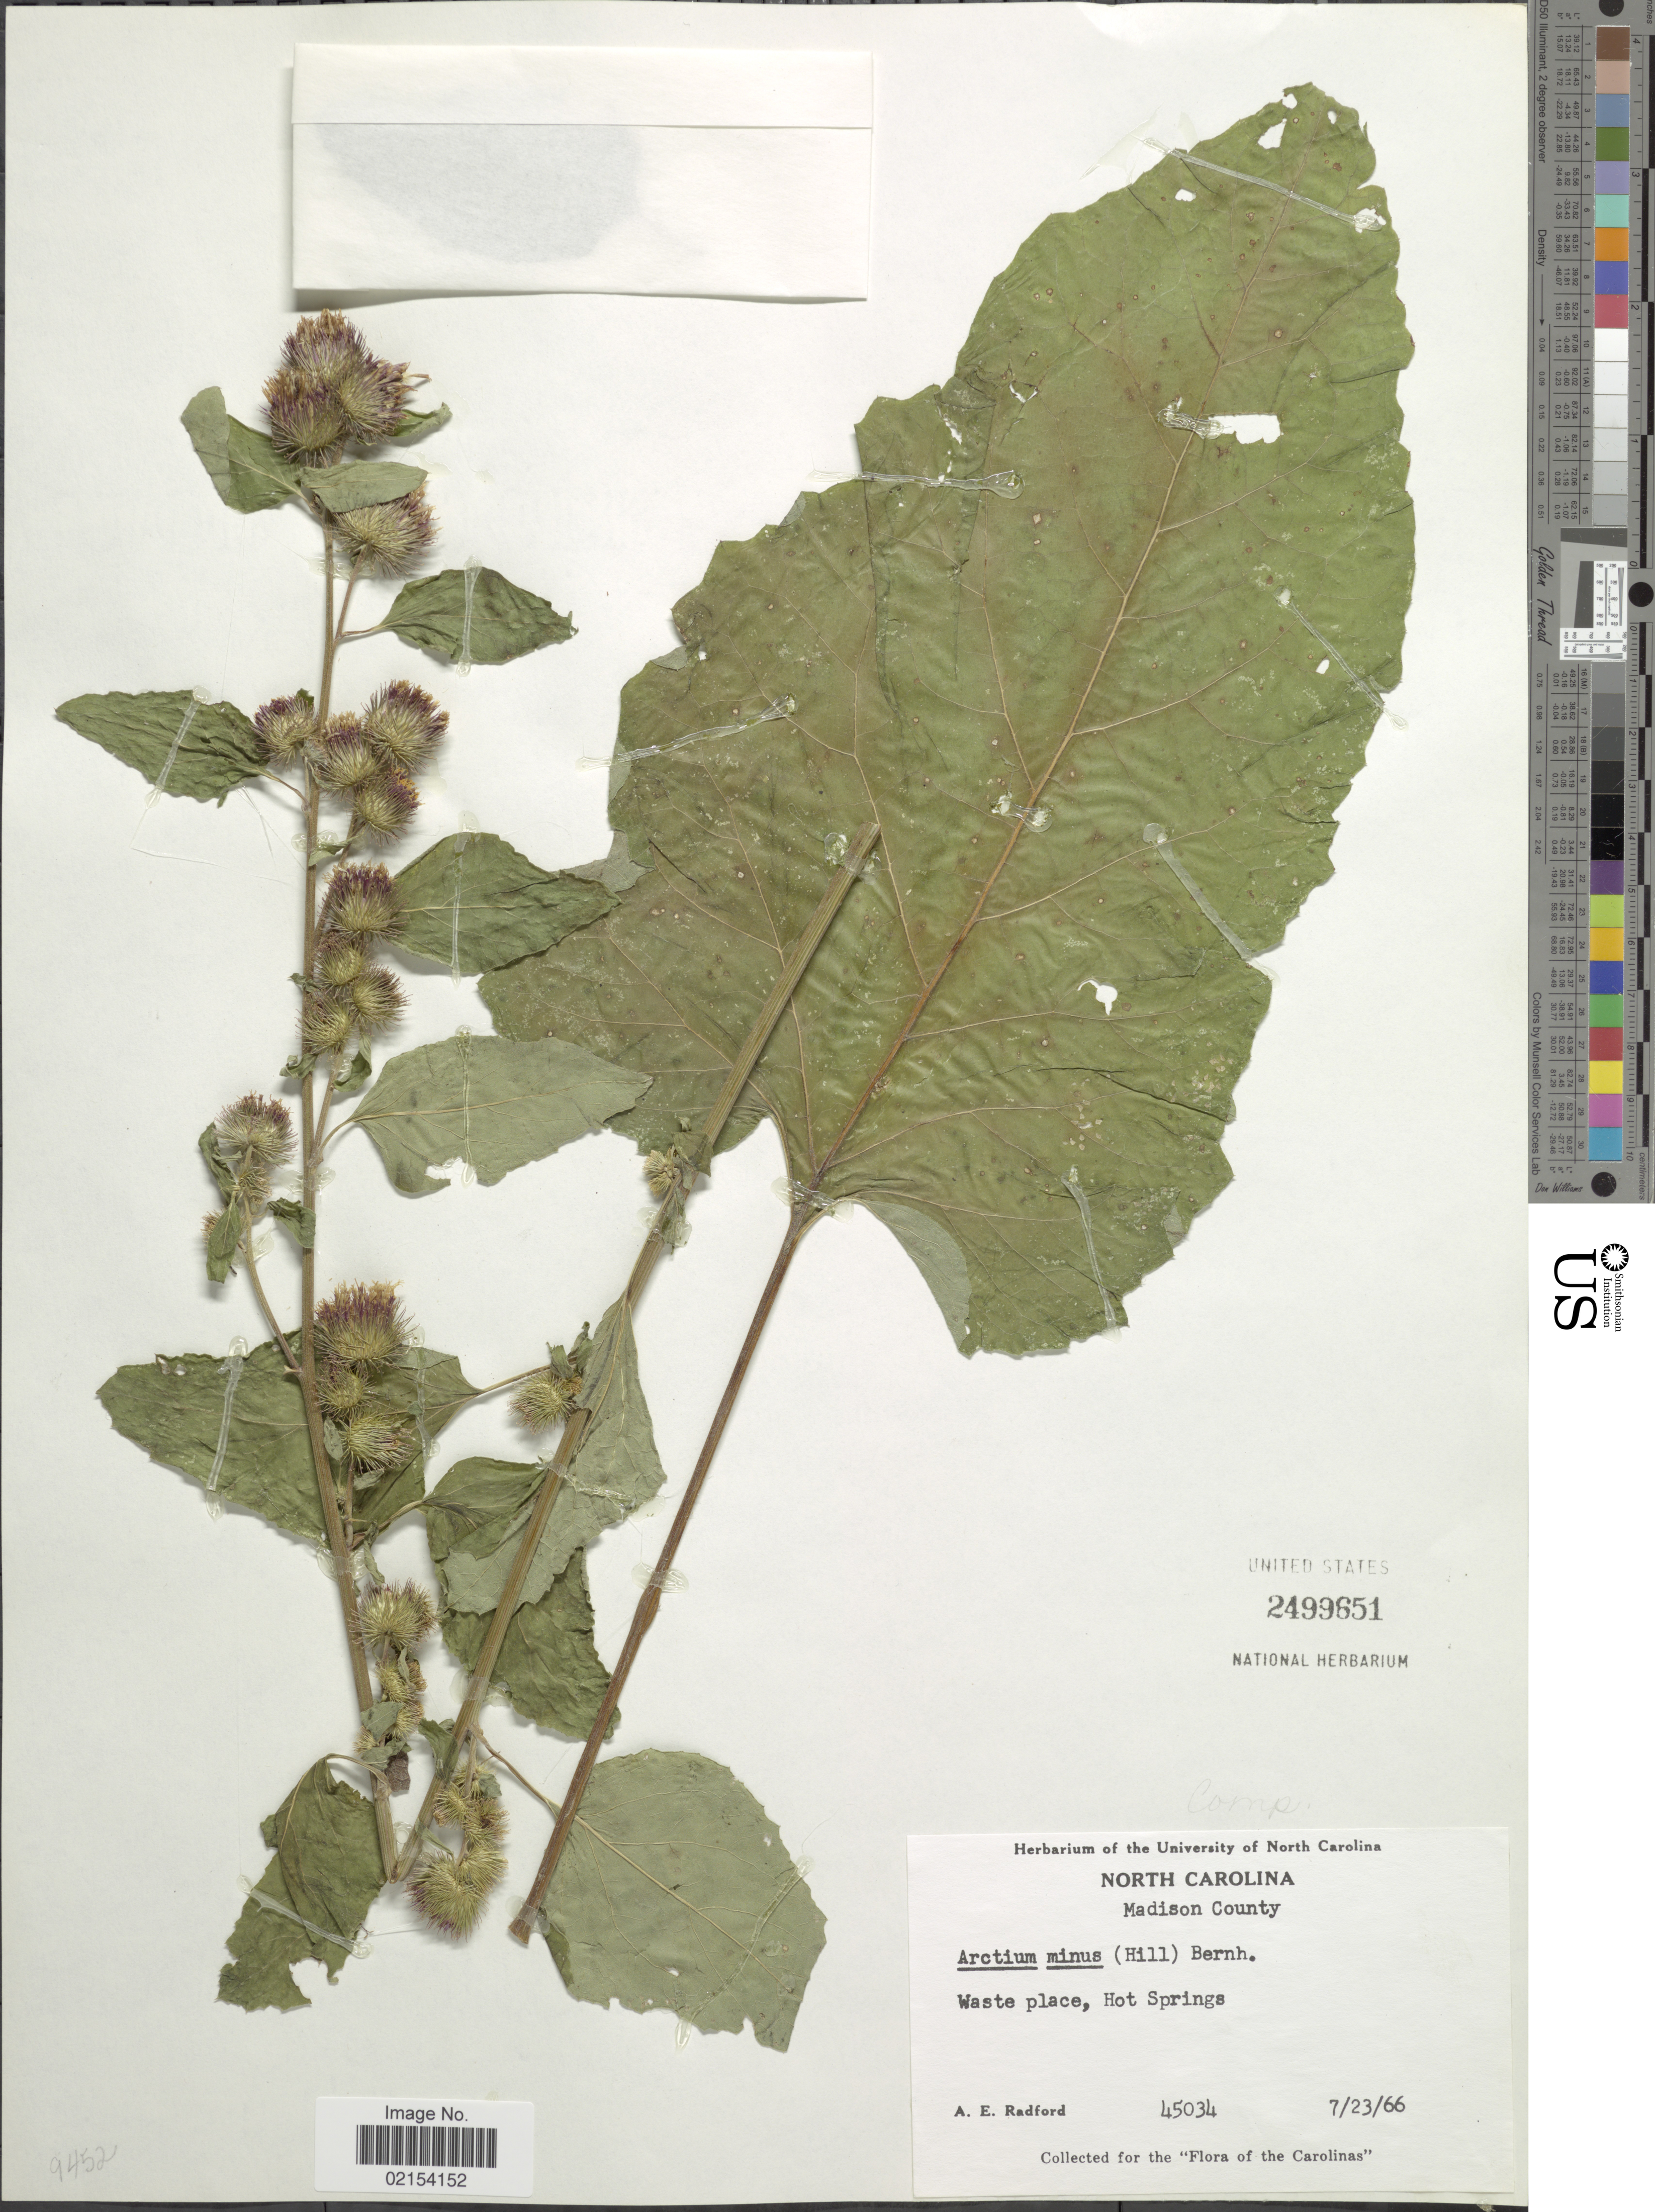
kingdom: Plantae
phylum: Tracheophyta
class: Magnoliopsida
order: Asterales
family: Asteraceae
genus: Arctium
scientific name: Arctium minus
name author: (Hill) Bernh.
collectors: A. E. Radford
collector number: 45034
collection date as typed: Transcribed d/m/y: 23/7/66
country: United States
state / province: North Carolina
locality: Madison County, Hot Springs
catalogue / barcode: US 2499651